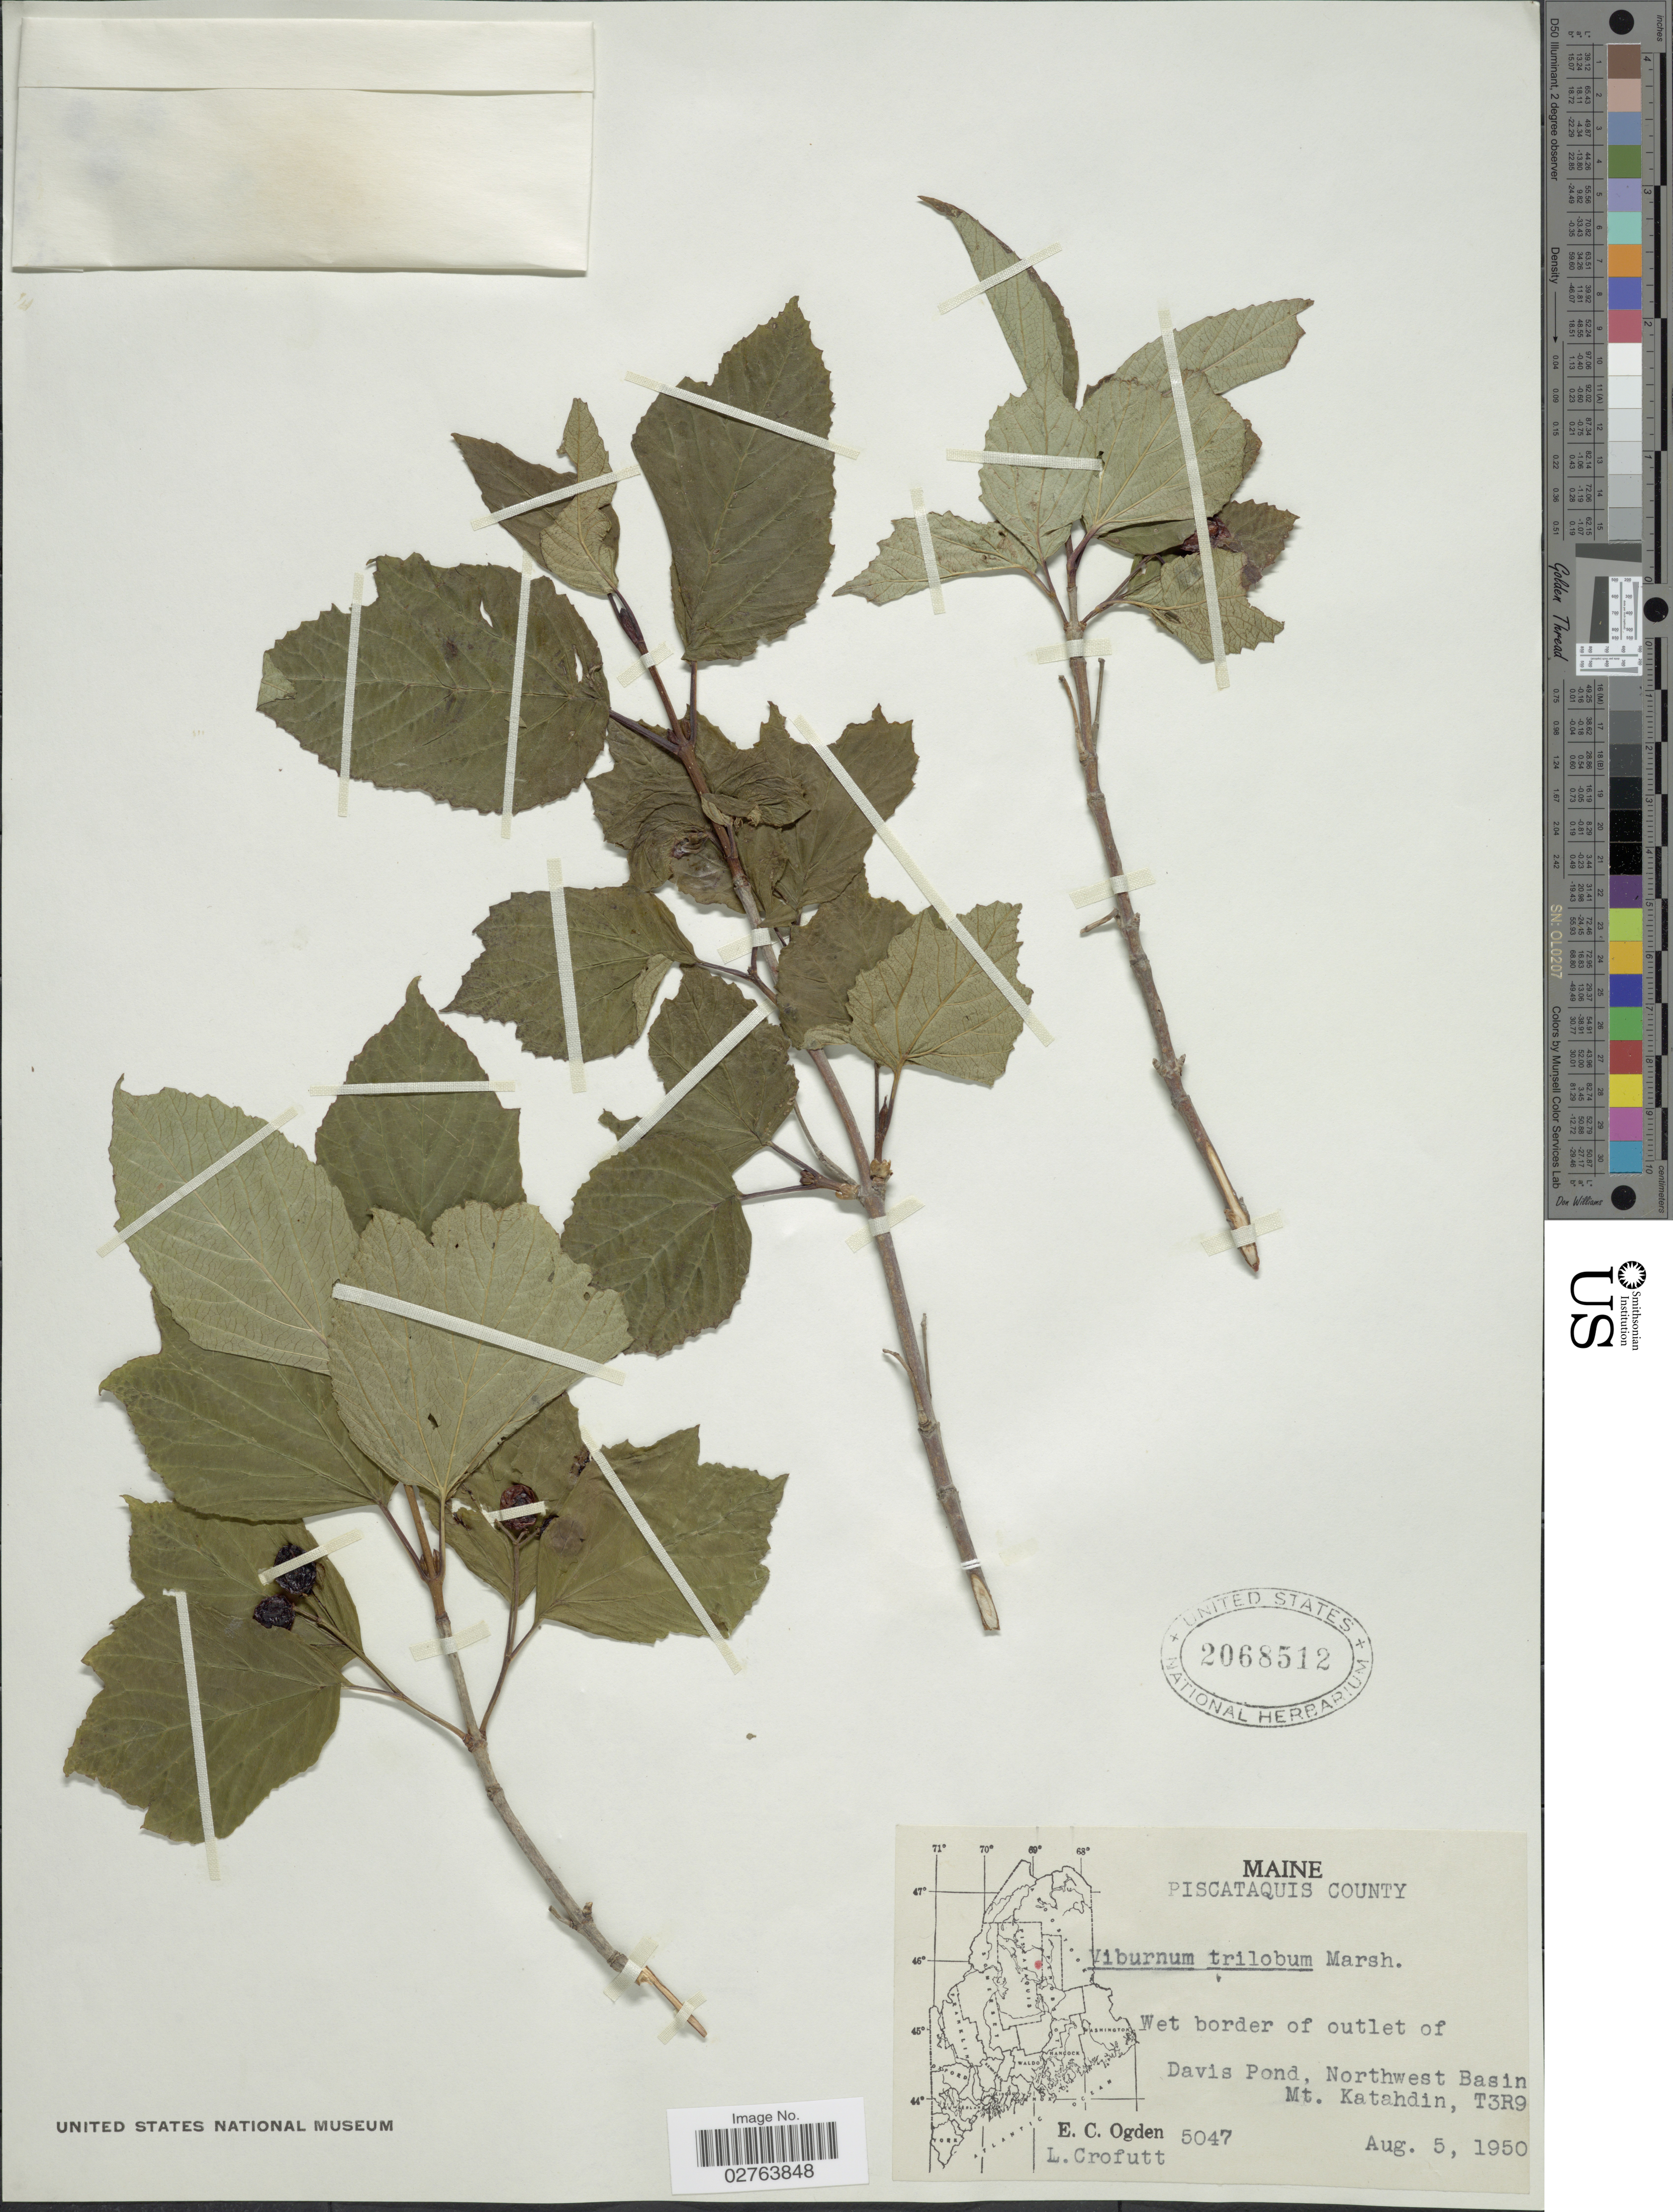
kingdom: Plantae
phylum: Tracheophyta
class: Magnoliopsida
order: Dipsacales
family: Viburnaceae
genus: Viburnum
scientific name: Viburnum opulus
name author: L.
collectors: E. Ogden & L. Crofutt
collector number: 5047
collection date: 1950-08-05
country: United States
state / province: Maine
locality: Piscataquis County. Wet border of outlet of Davis Pond, Northwest Basin, Mt. Katahdin, T3R9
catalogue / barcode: US 2068512